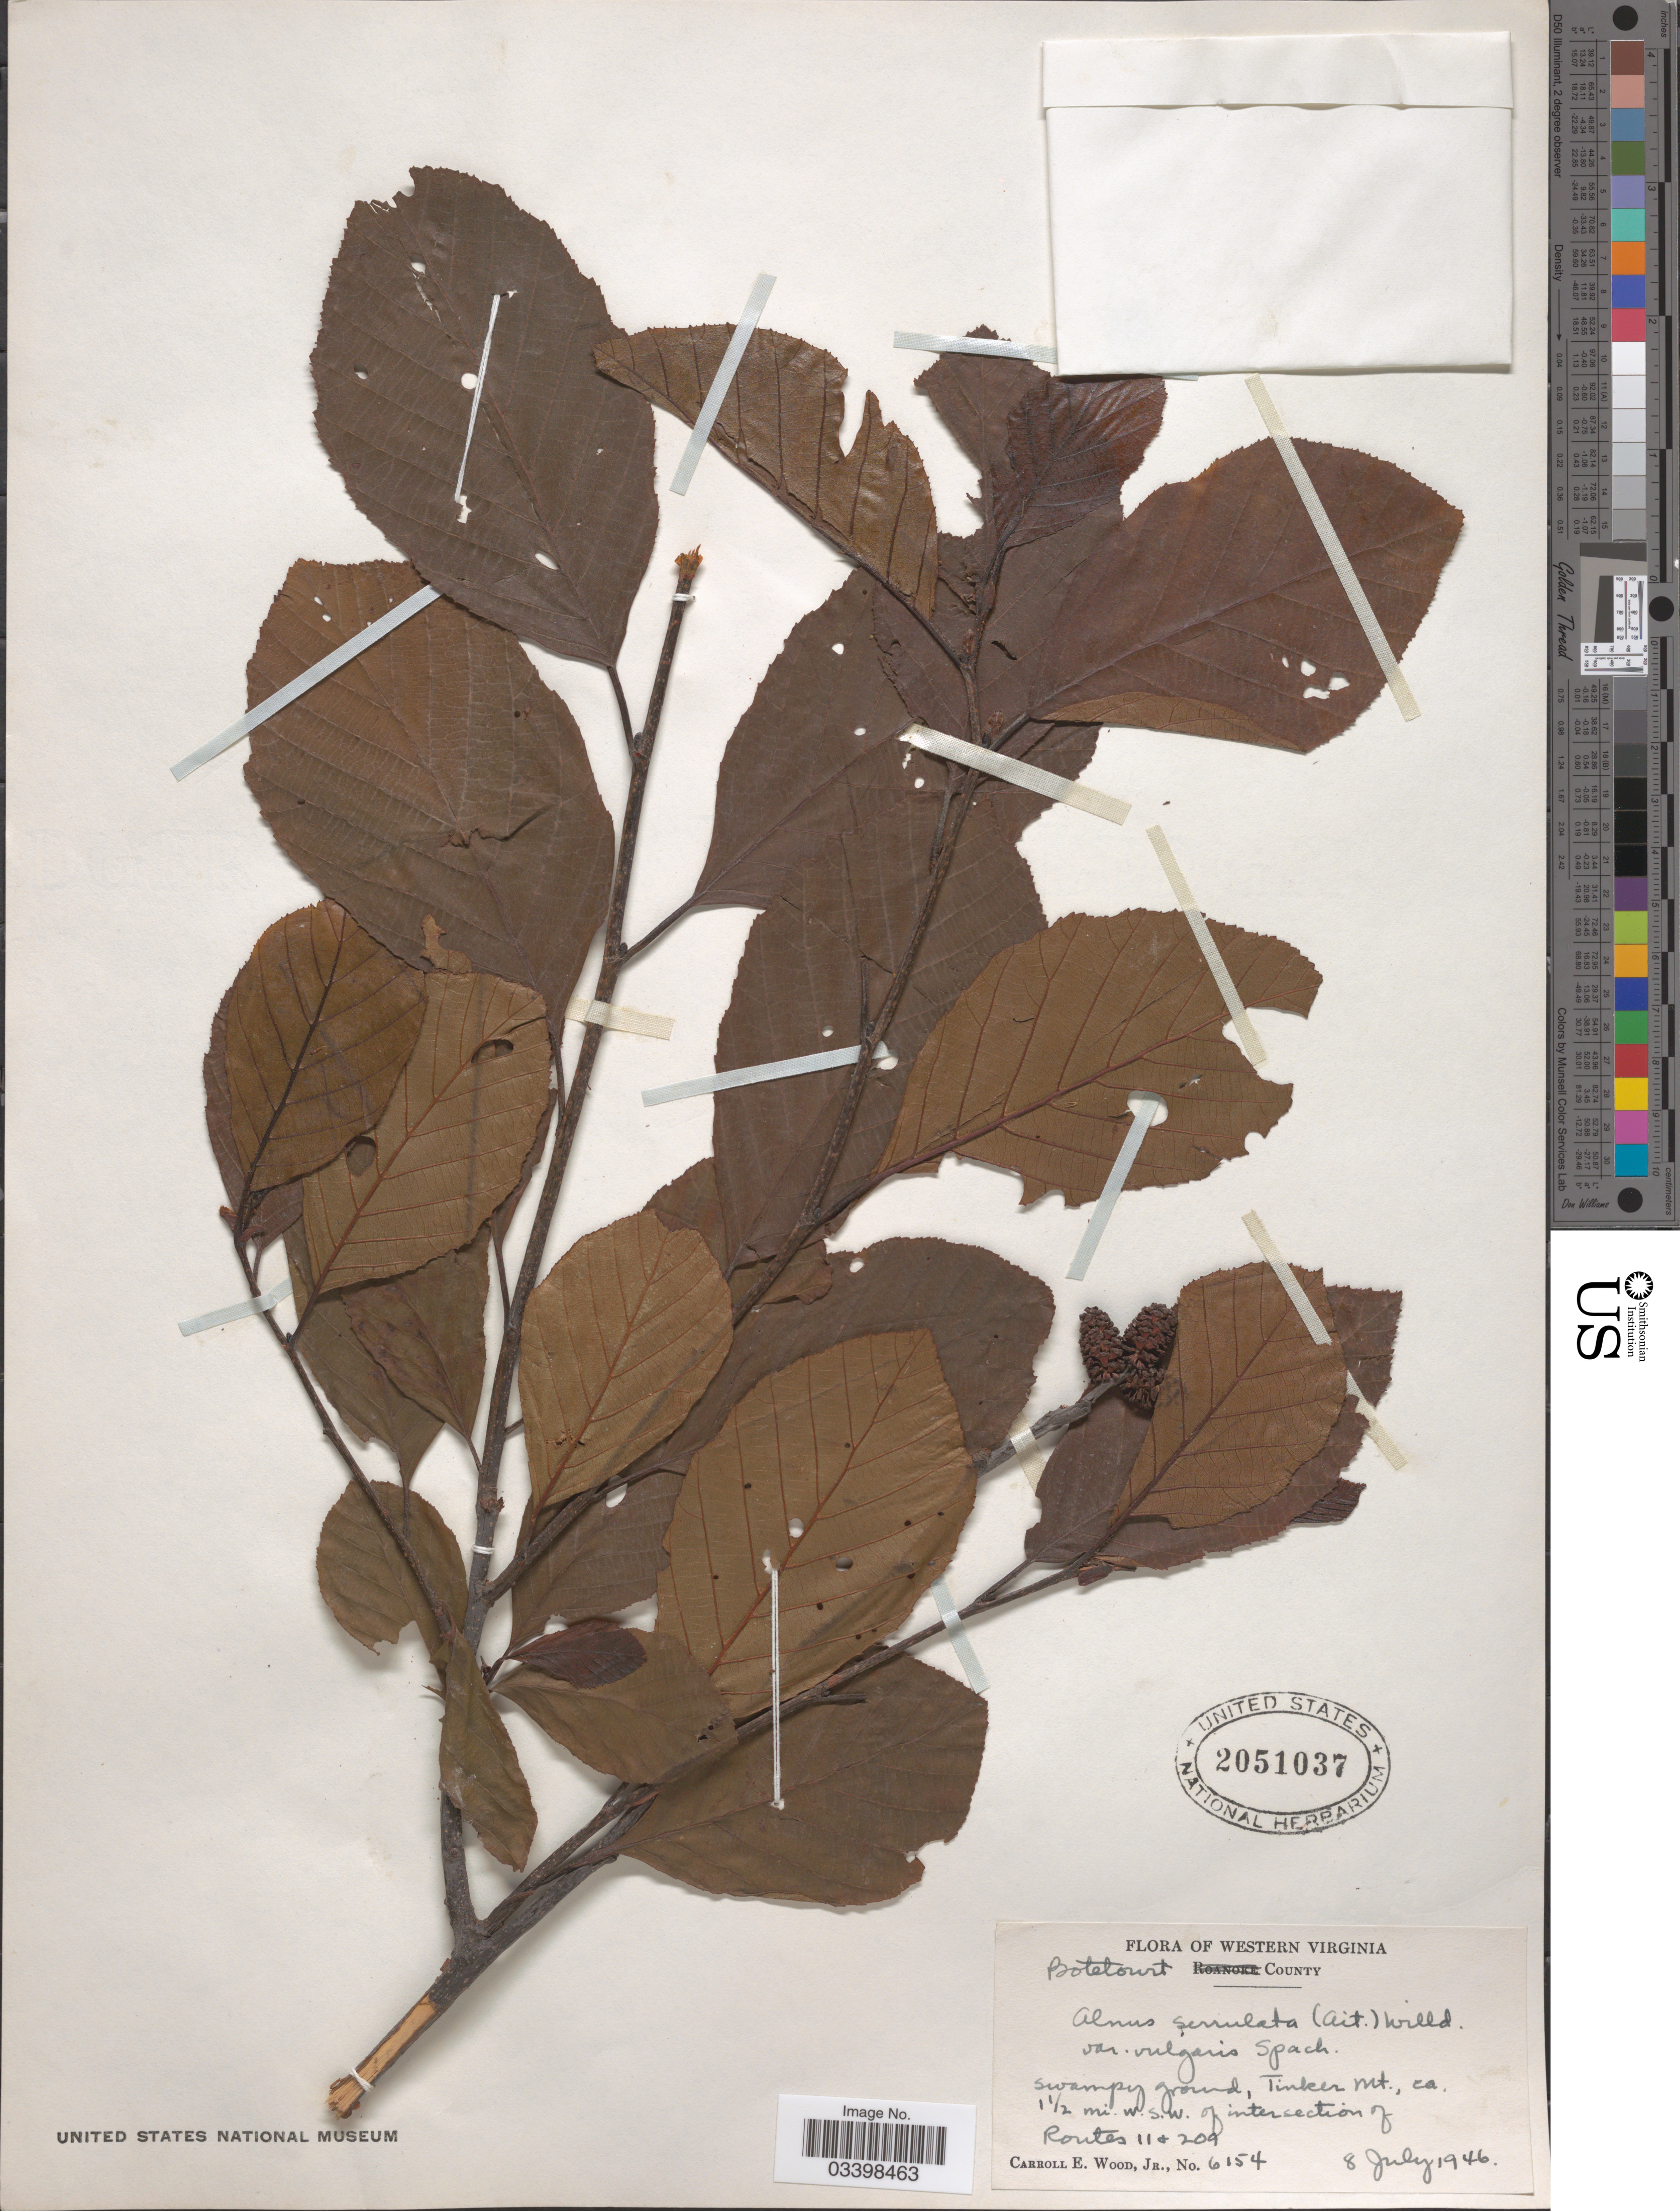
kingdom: Plantae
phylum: Tracheophyta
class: Magnoliopsida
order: Fagales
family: Betulaceae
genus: Alnus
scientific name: Alnus serrulata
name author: (Aiton) Willd.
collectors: C. Wood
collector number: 6154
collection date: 1946-07-08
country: United States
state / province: Virginia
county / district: Botetourt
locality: Western Virginia. Botetourt County. Tinker Mt., ca. 1½ mi. w.s.w. of intersection of Routes 11 + 209.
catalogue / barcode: US 2051037